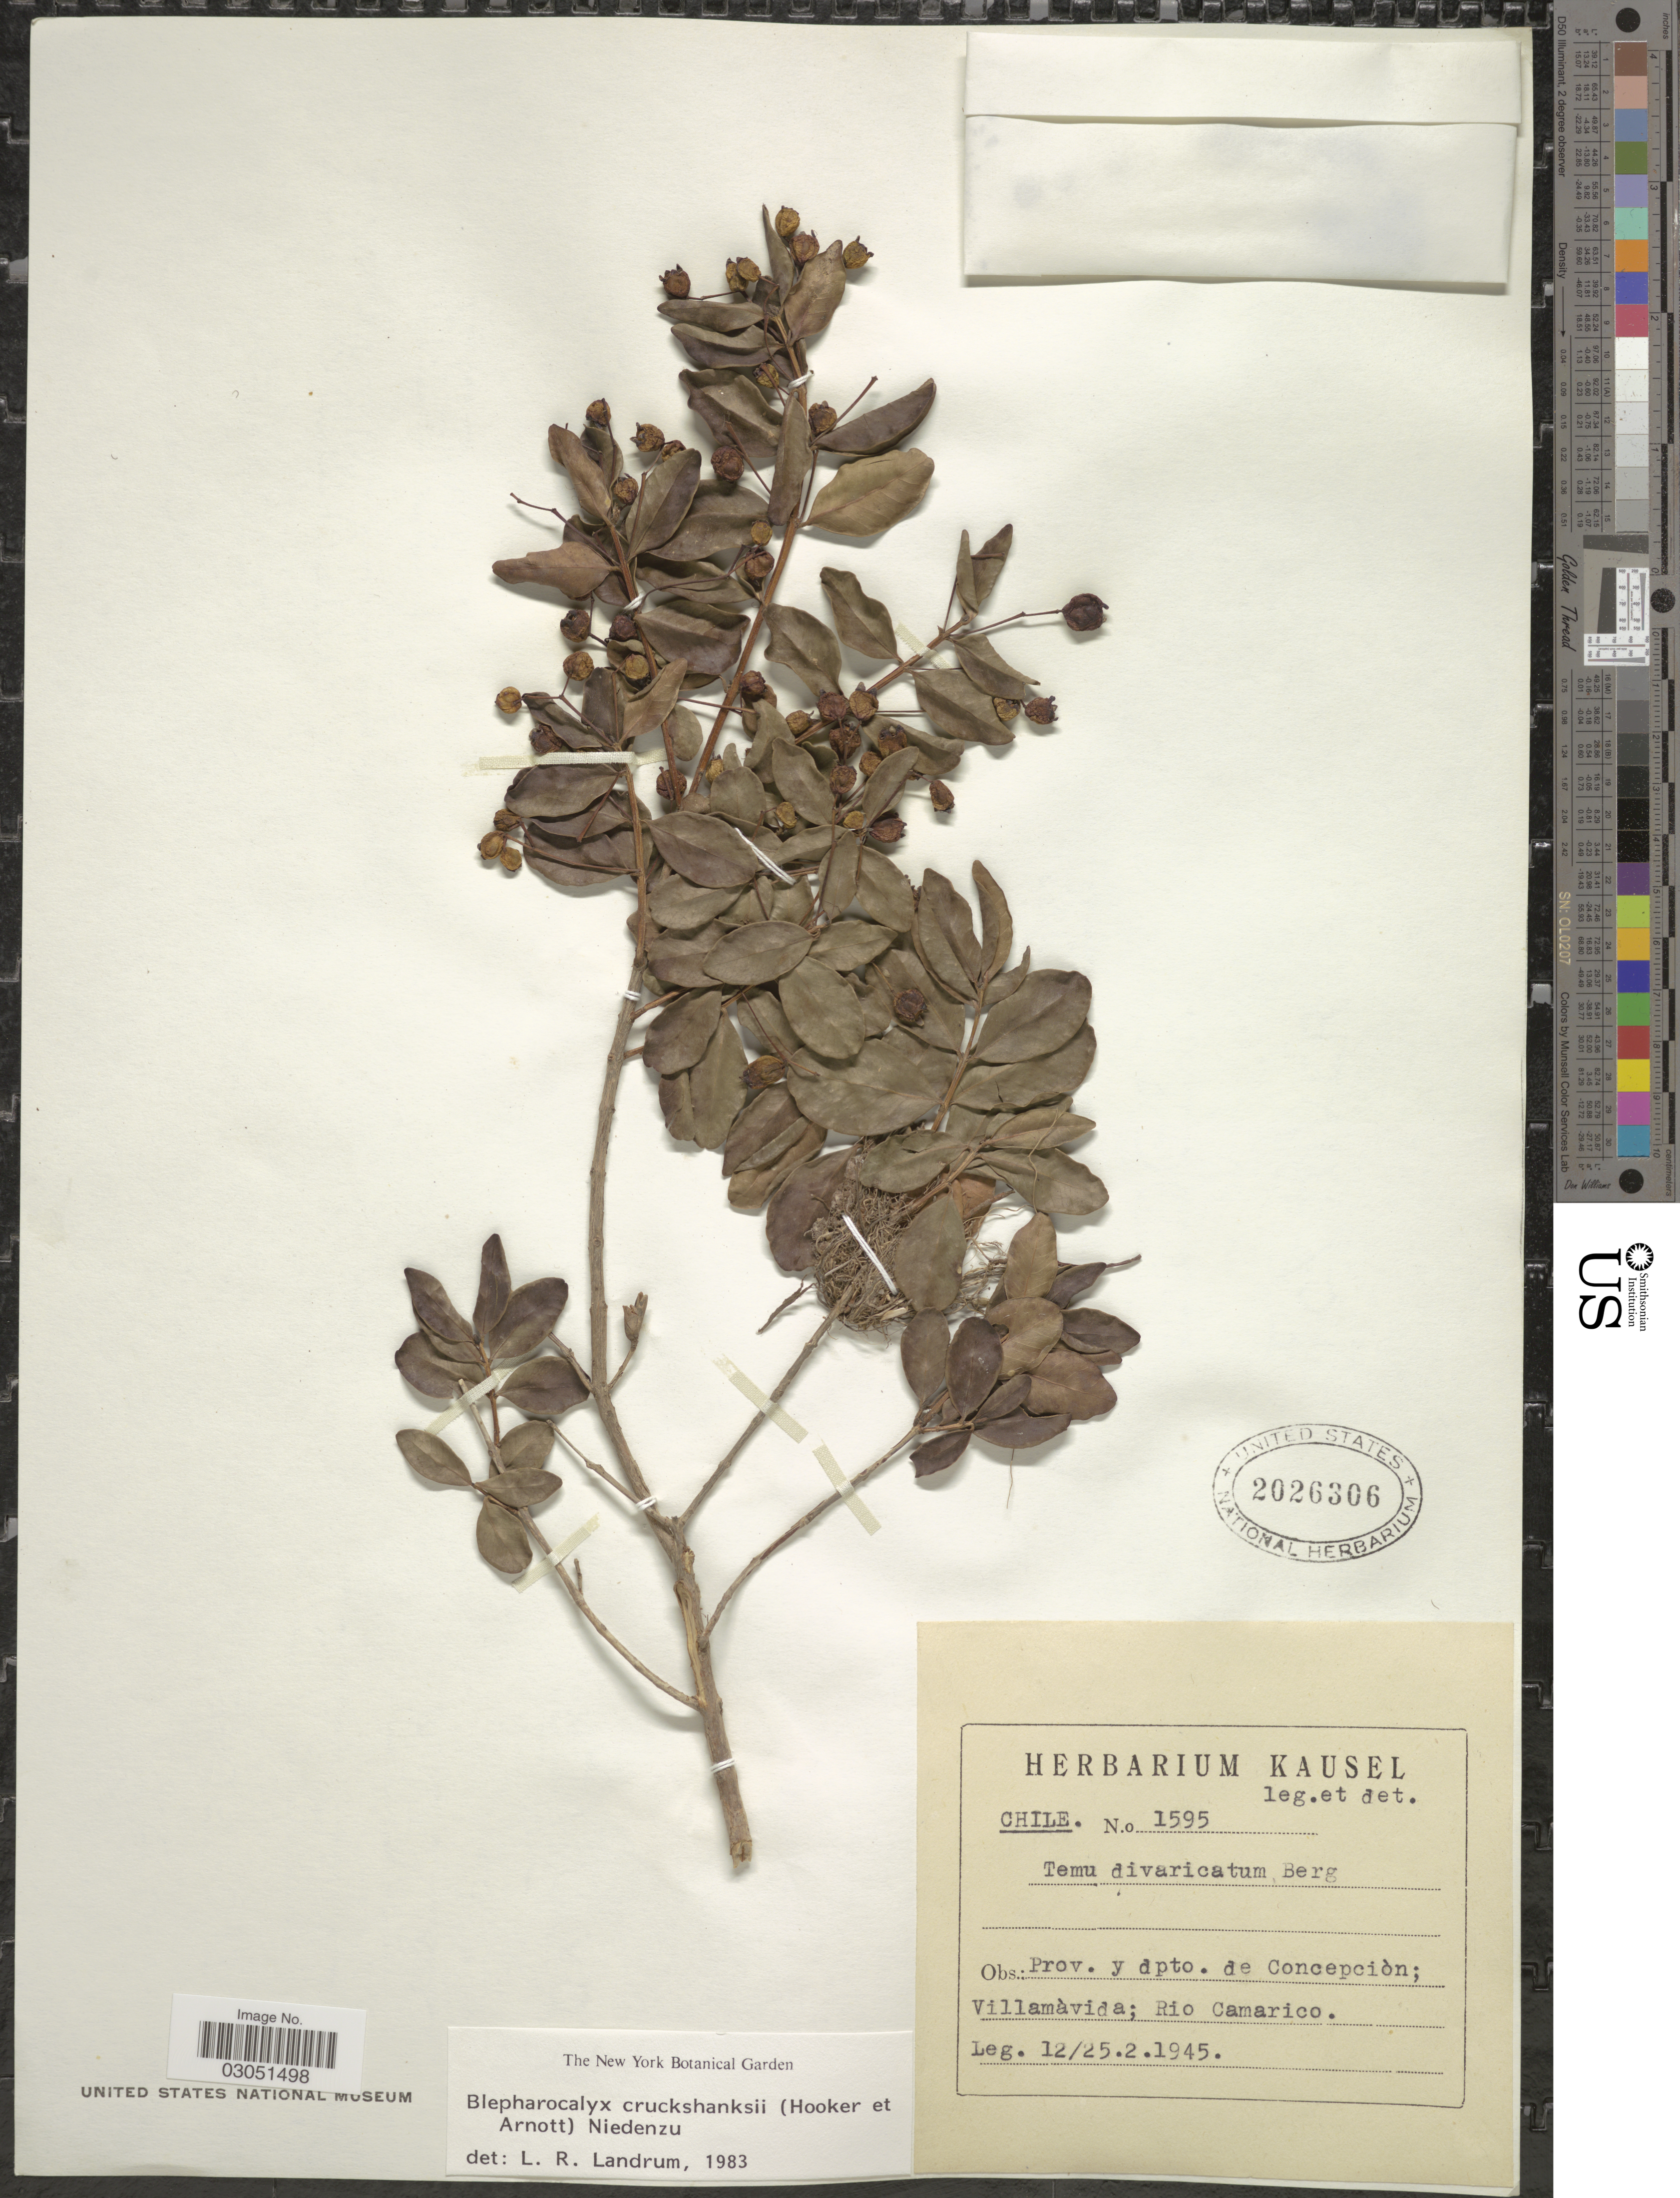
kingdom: Plantae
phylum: Tracheophyta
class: Magnoliopsida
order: Myrtales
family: Myrtaceae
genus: Temu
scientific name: Temu cruckshanksii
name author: (Hook. & Arn.) O. Berg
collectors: -. Kausel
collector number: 1595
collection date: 1945-02-12/1945-02-25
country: Chile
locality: Prov. y dpto. de Concepción; Villamàvida; Rio Camarico.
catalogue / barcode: US 2026306